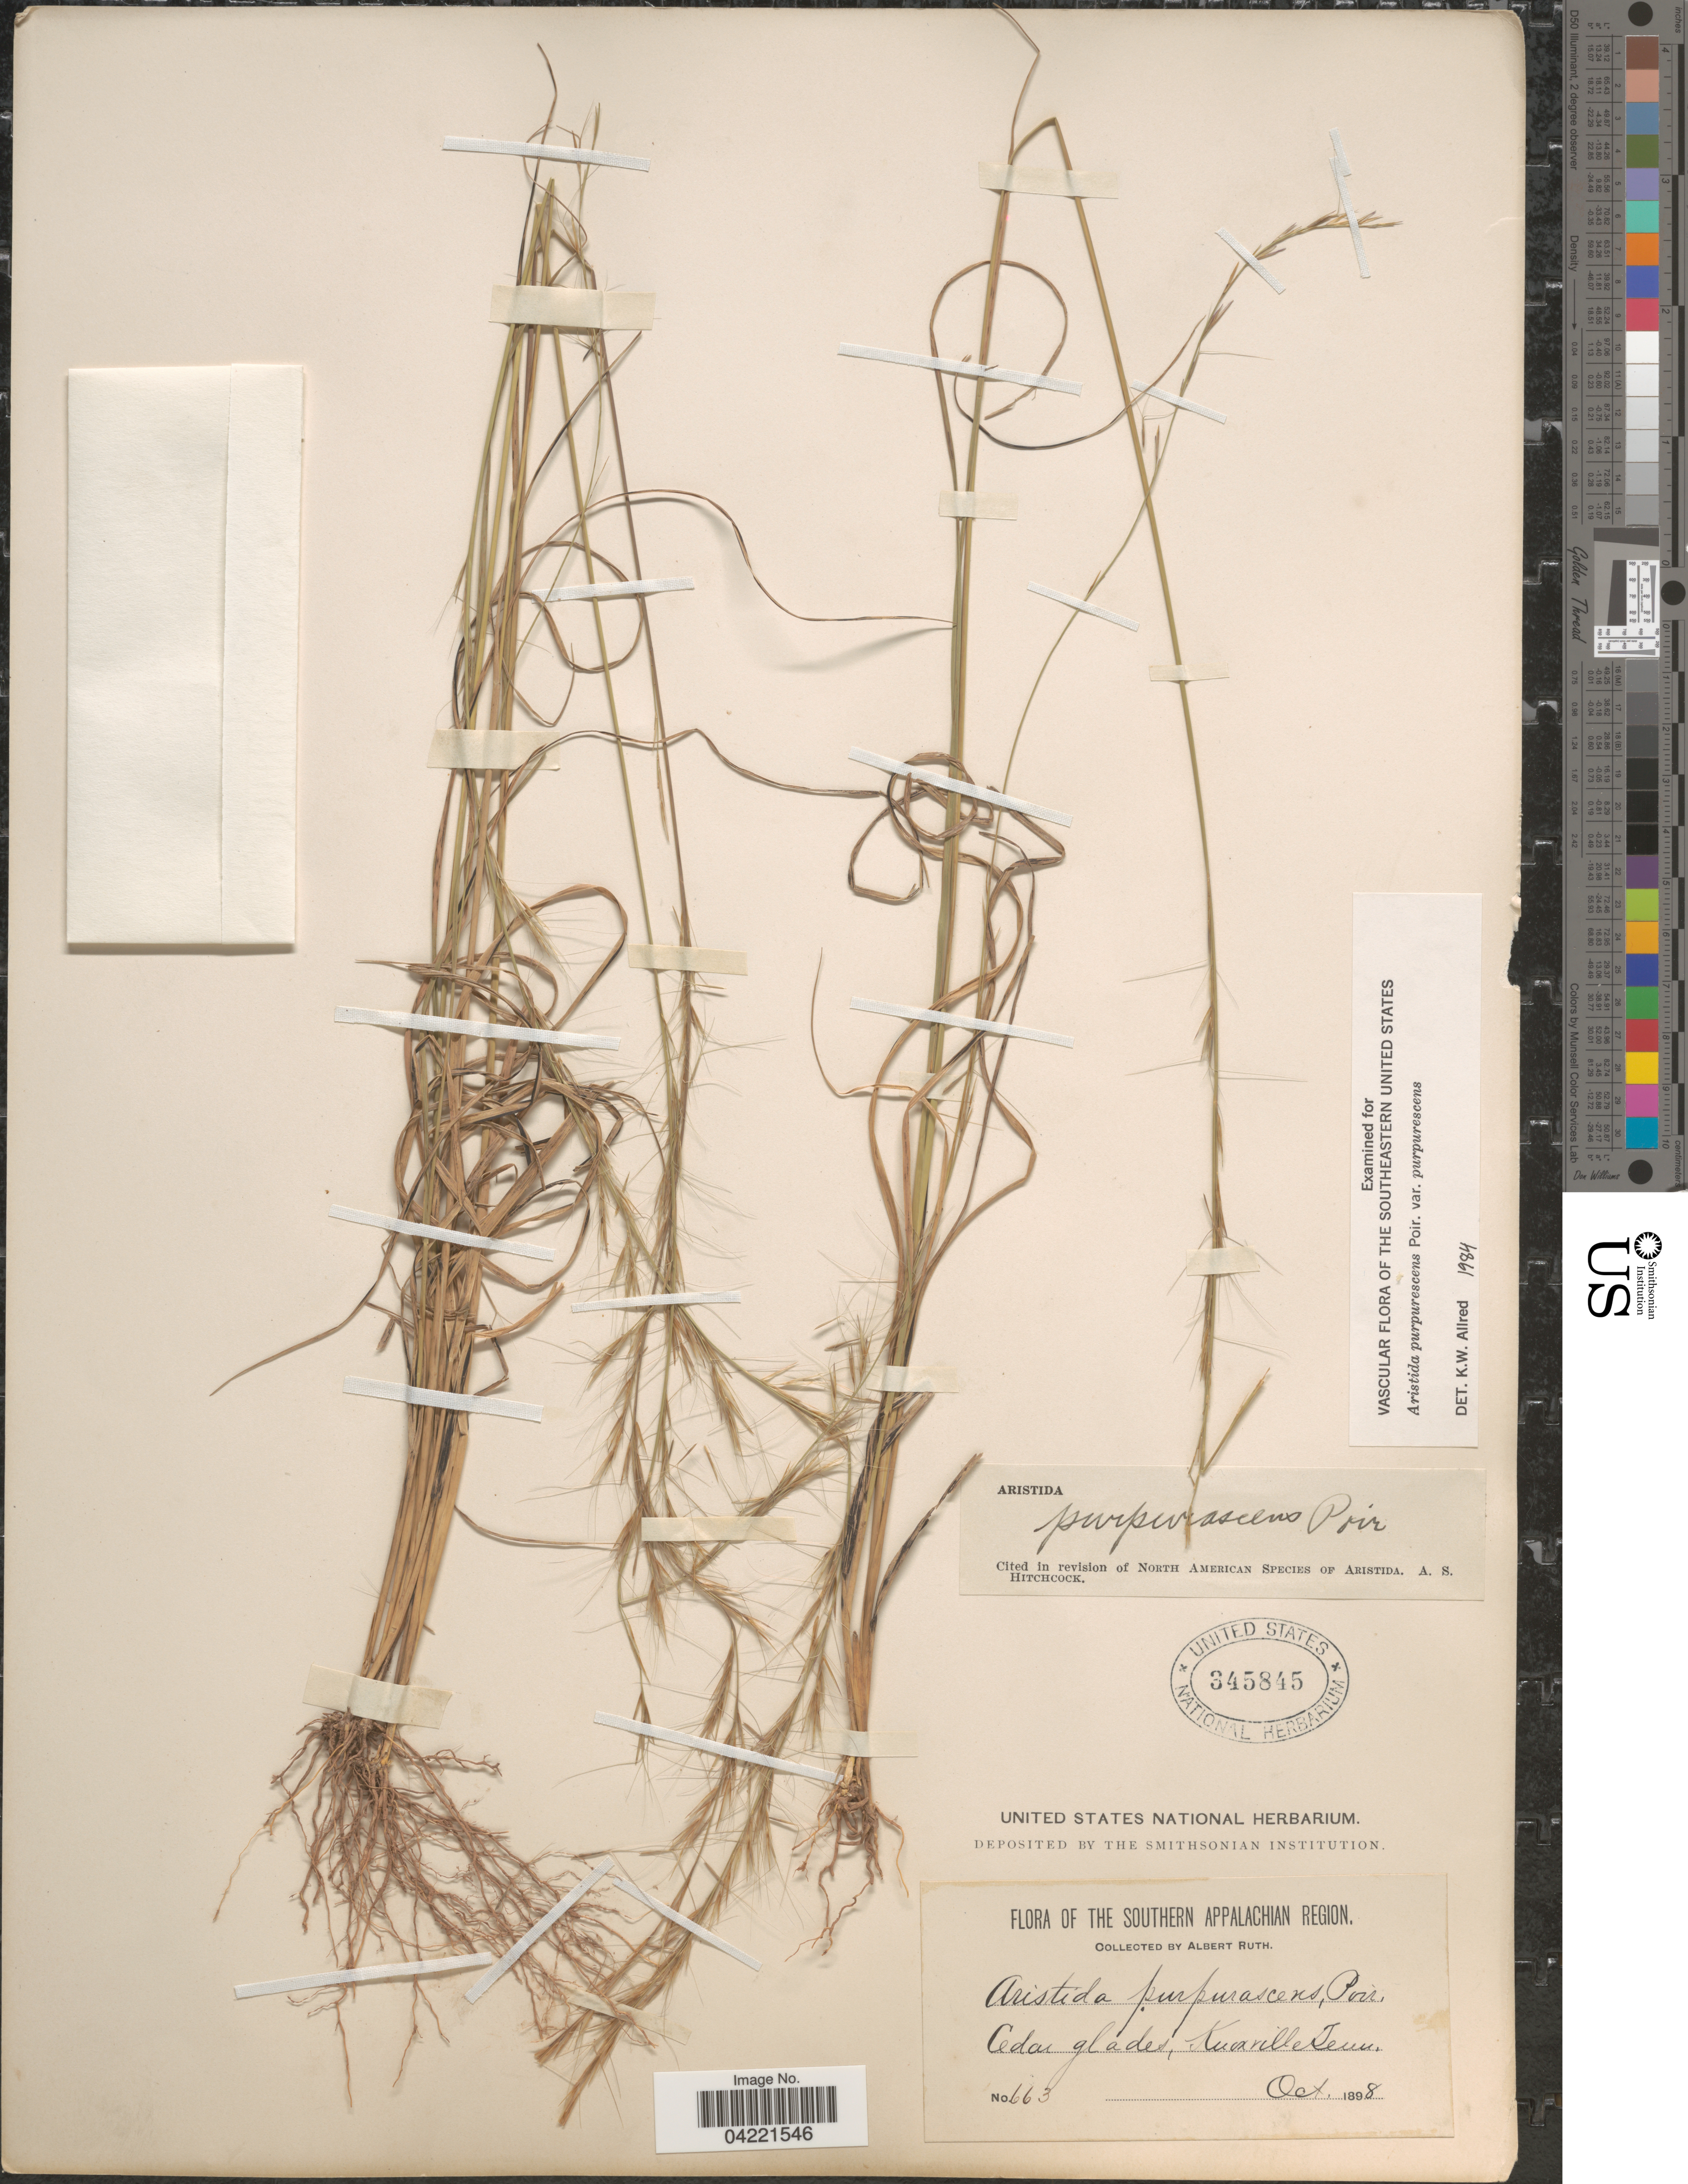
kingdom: Plantae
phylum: Tracheophyta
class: Liliopsida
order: Poales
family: Poaceae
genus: Aristida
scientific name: Aristida purpurascens var. purpurescens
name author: Poir.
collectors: A. Ruth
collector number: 663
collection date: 1898-10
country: United States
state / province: Tennessee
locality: The Southern Appalachian Region. Cedar glades, Knoxville.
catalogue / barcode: US 345845